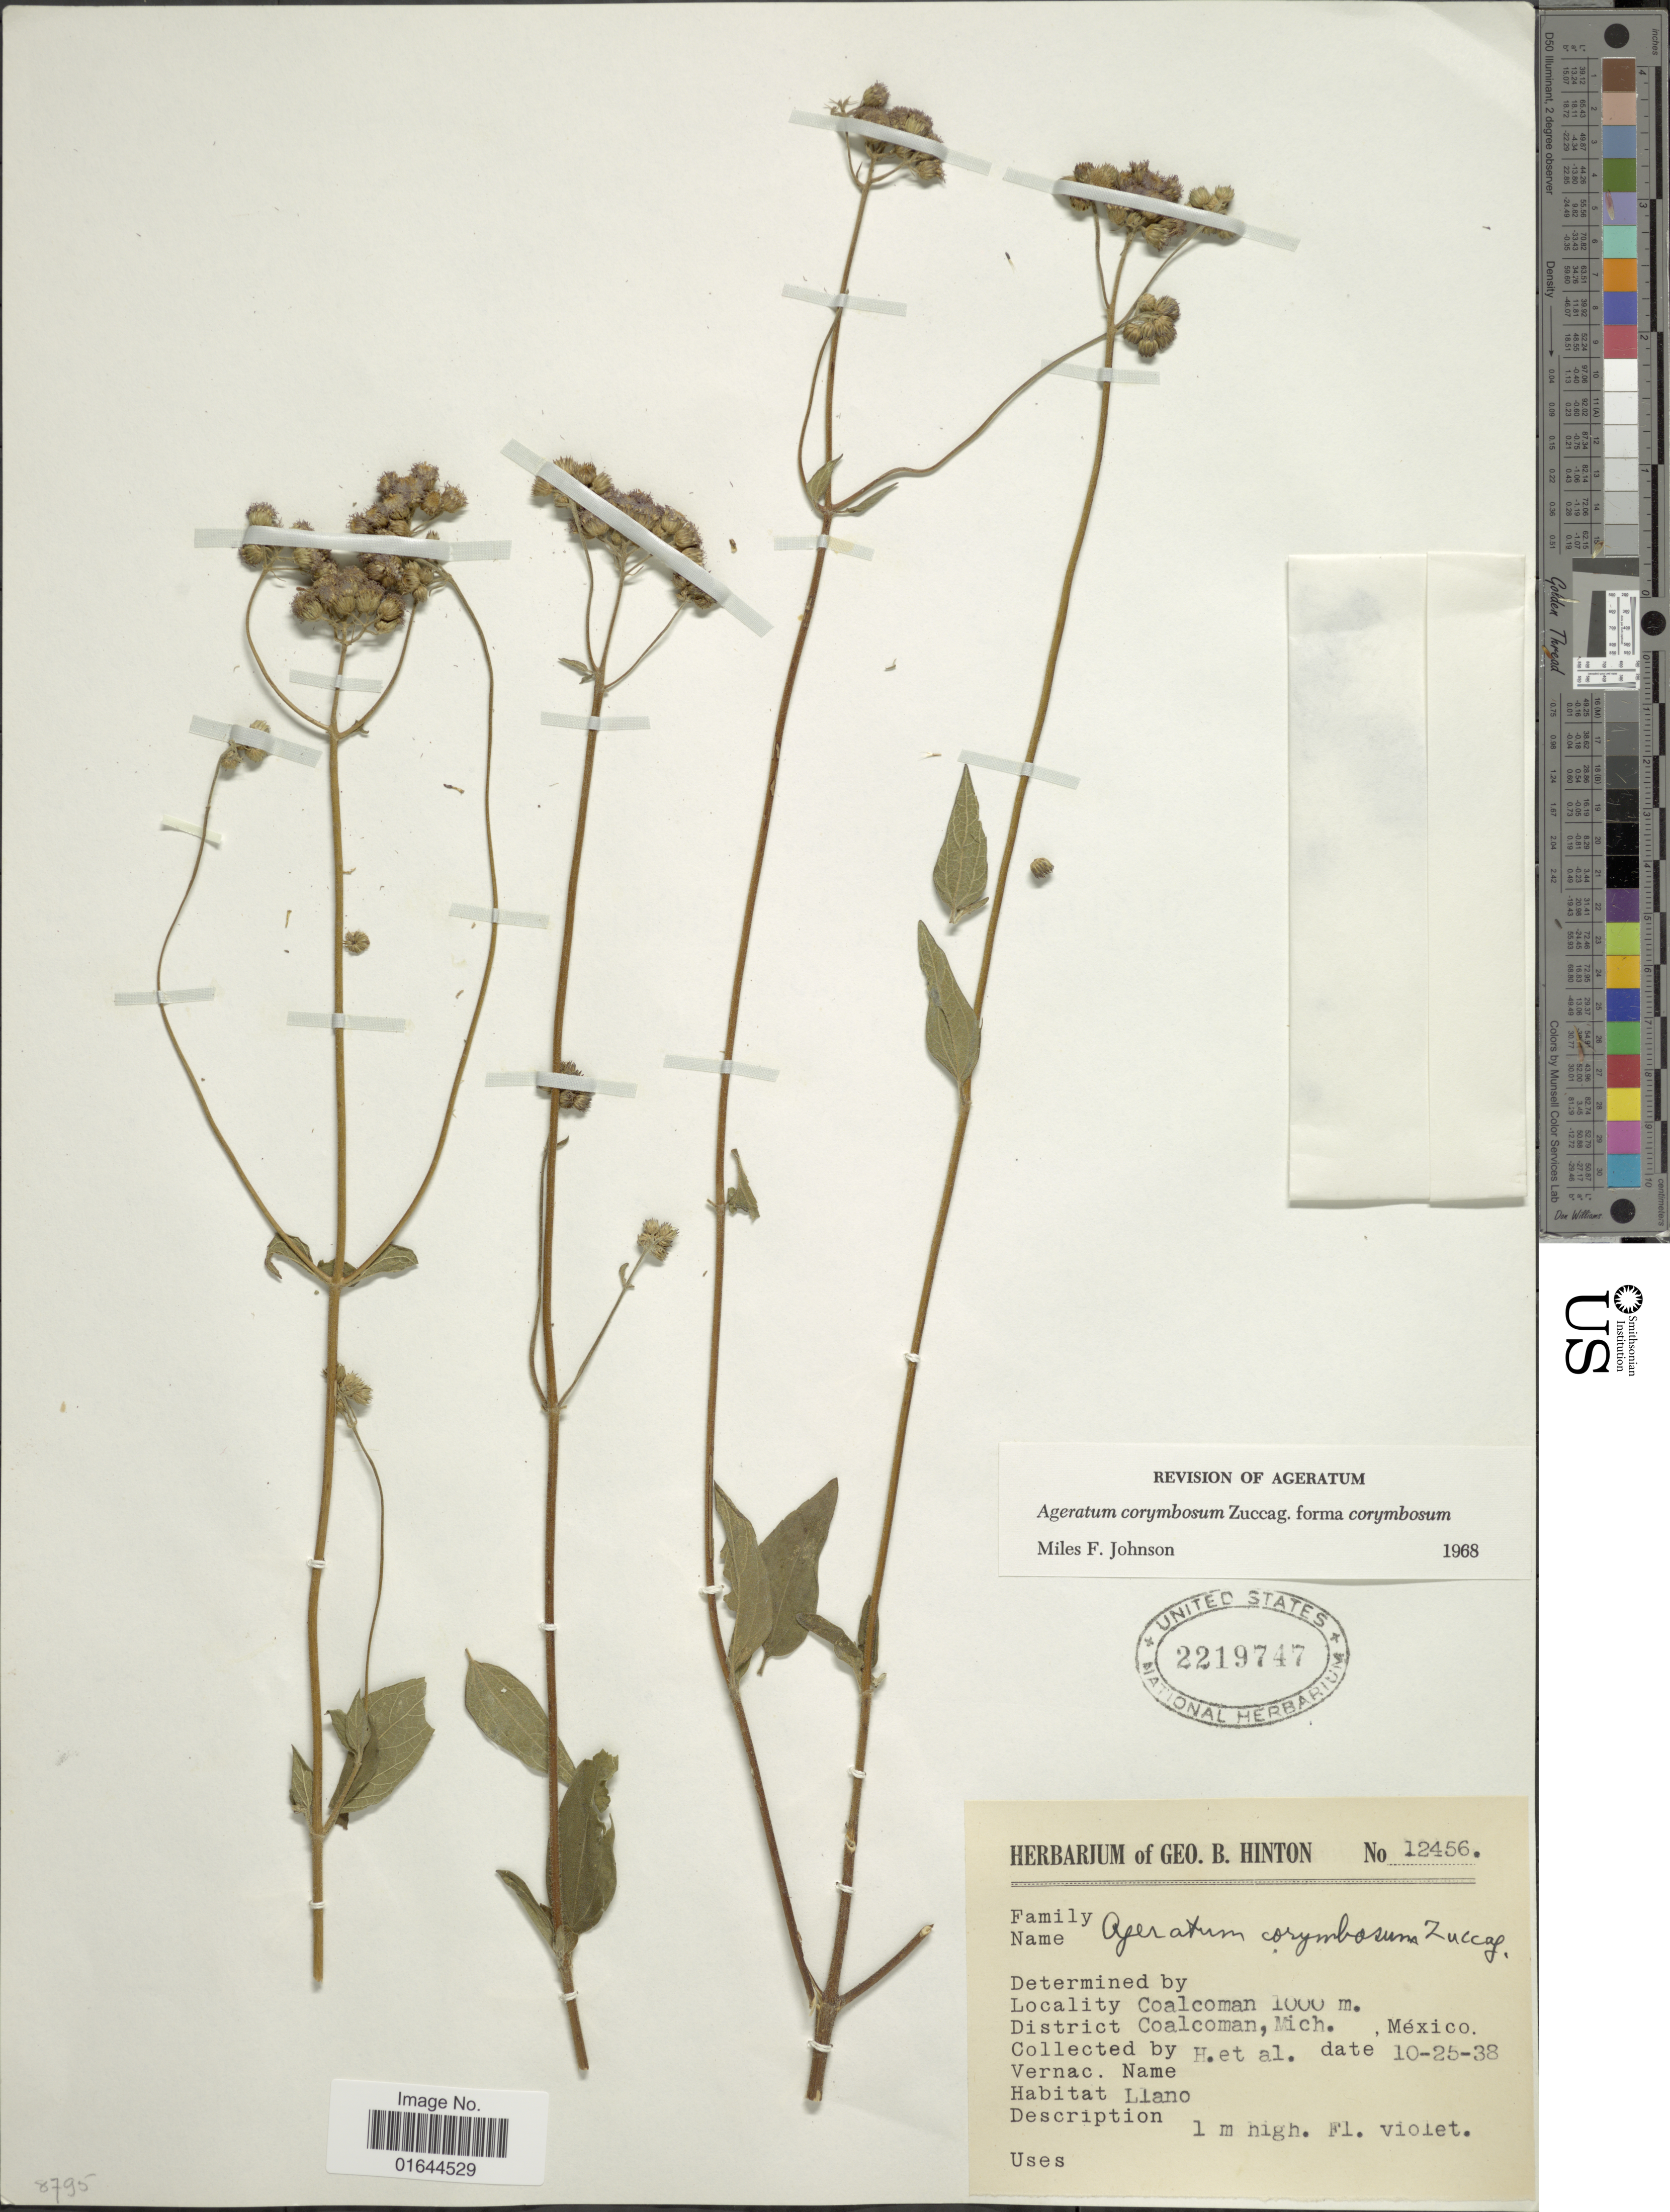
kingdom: Plantae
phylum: Tracheophyta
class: Magnoliopsida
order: Asterales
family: Asteraceae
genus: Ageratum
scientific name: Ageratum corymbosum f. corymbosum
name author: Zuccagni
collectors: G. B. Hinton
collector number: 12456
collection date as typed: Transcribed d/m/y: 25/10/38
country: Mexico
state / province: Michoacán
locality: Coalcoman, District Coalcoman, Mich, Mexico.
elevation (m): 1000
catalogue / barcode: US 2219747